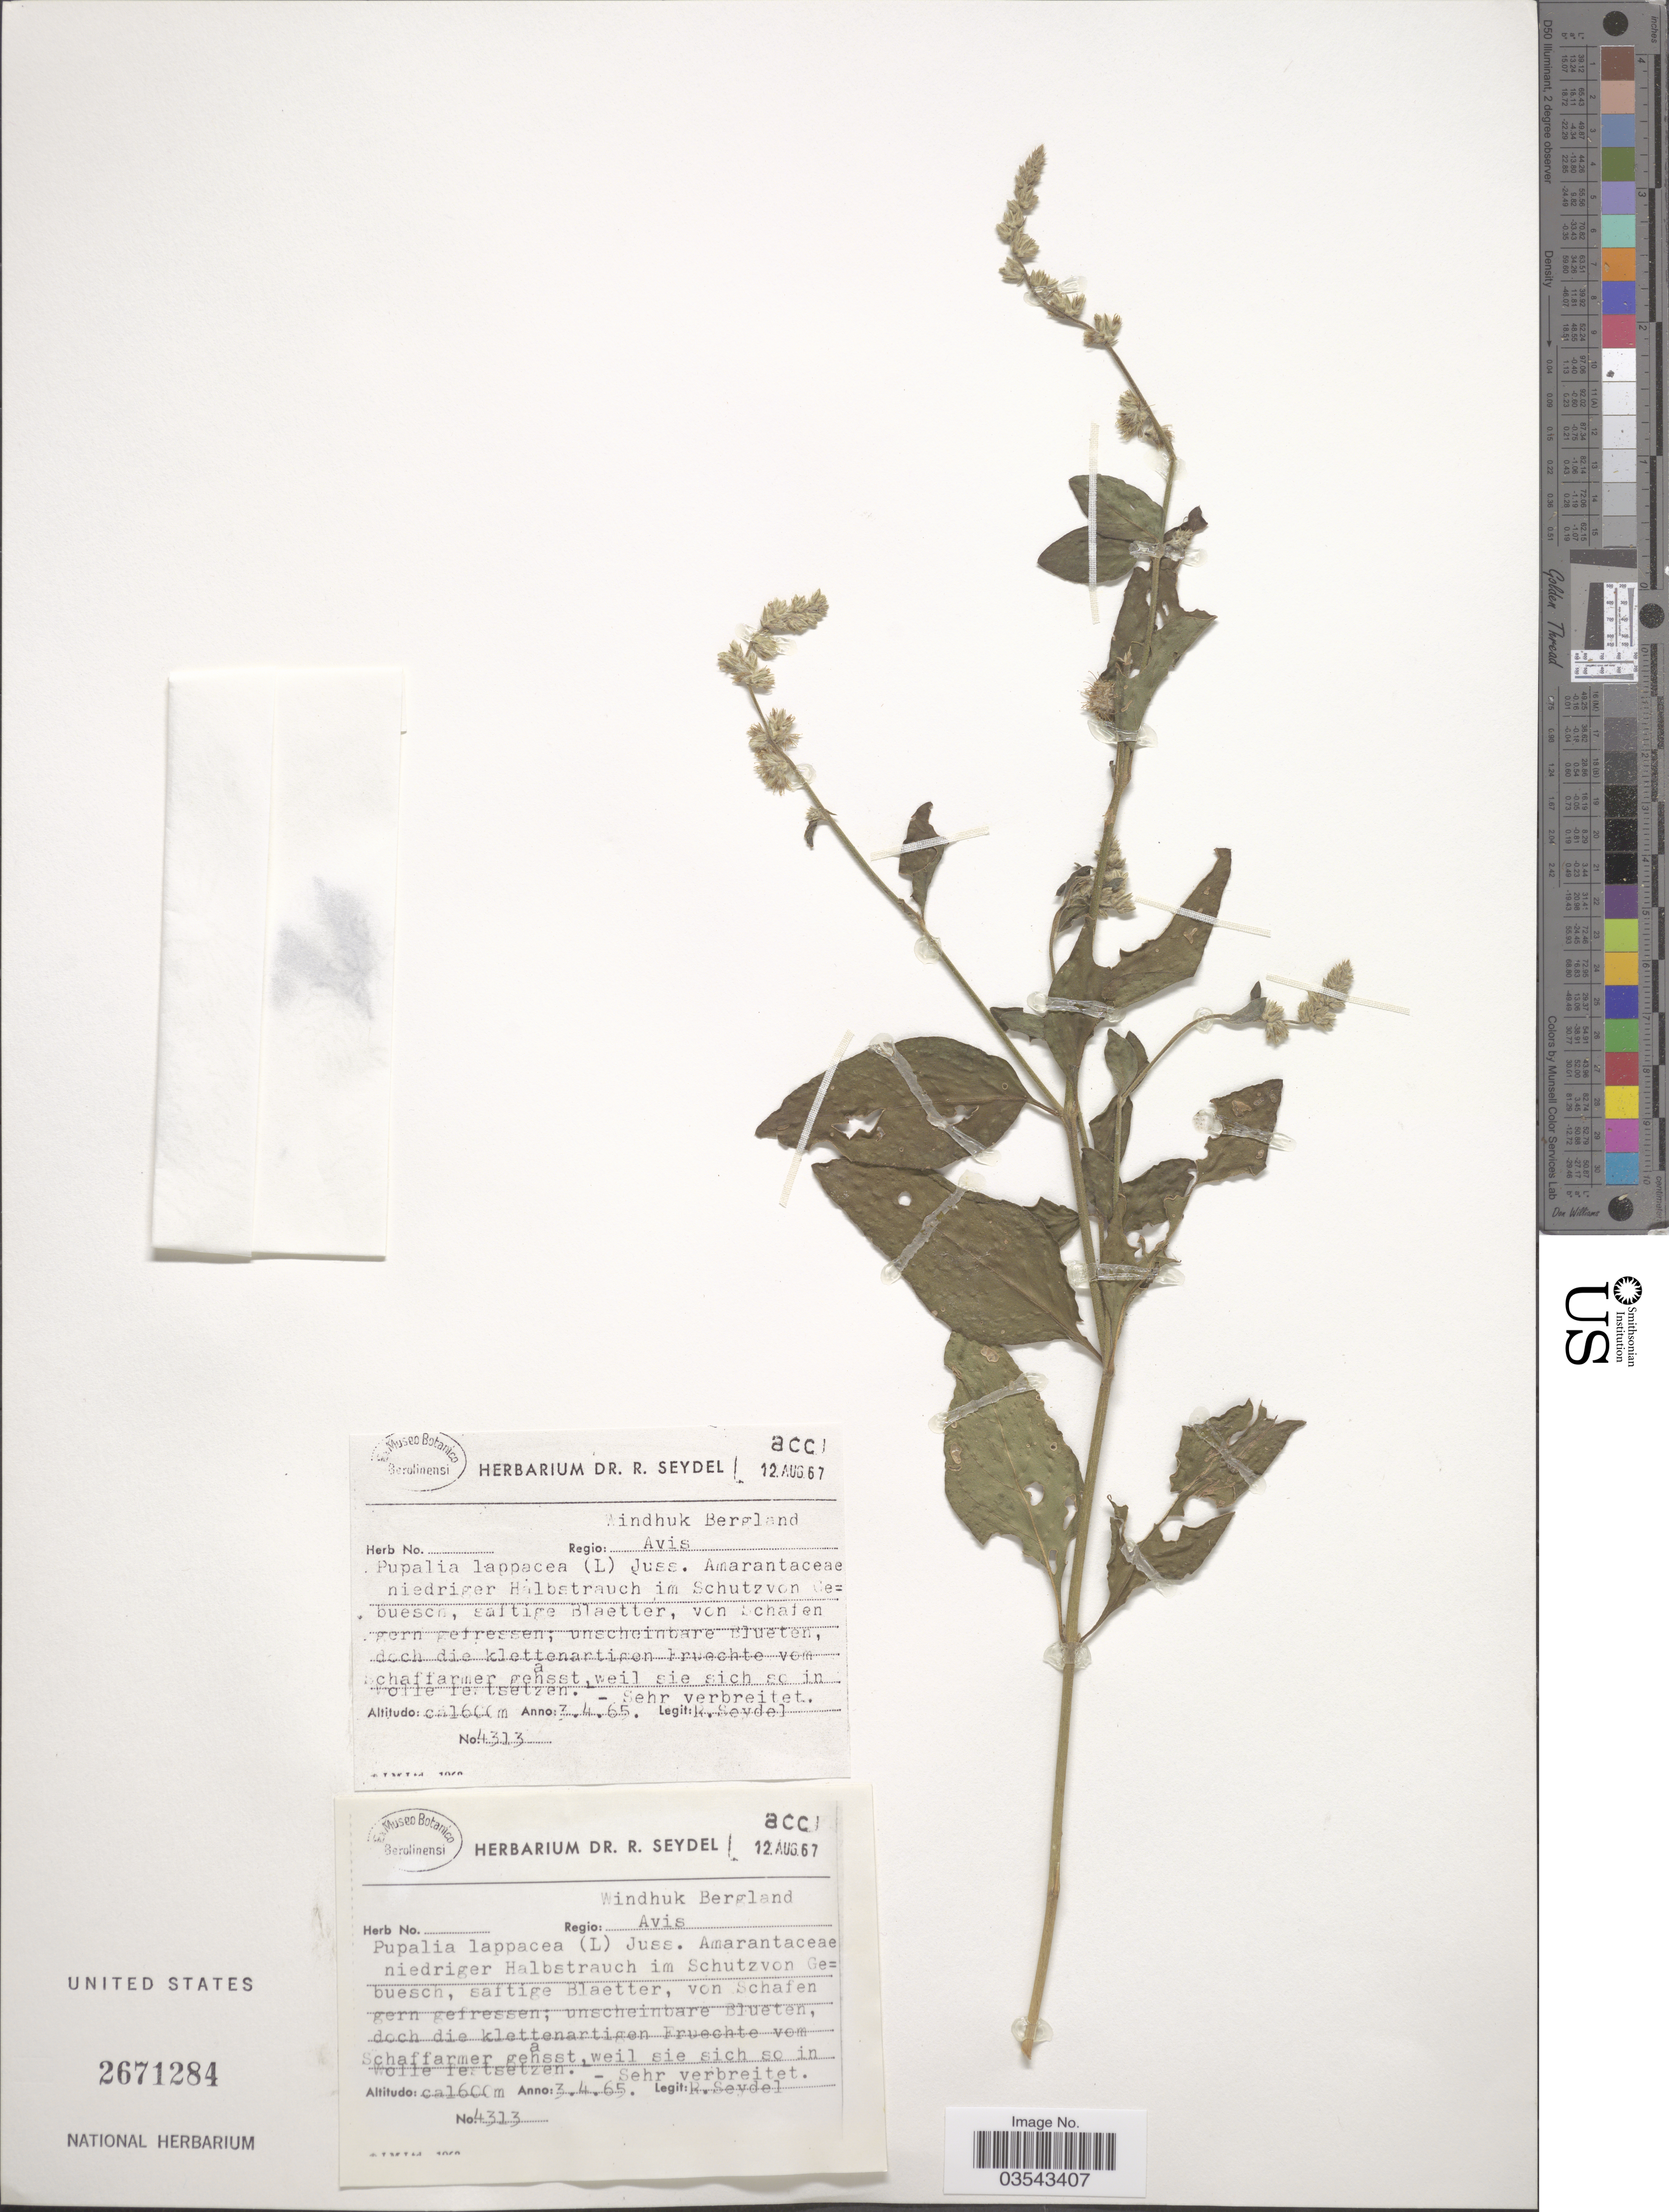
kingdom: Plantae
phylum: Tracheophyta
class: Magnoliopsida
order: Caryophyllales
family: Amaranthaceae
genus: Pupalia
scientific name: Pupalia lappacea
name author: (L.) A. Juss.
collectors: R. Seydel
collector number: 4313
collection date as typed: Transcribed d/m/y: 3/4/65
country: Namibia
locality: Regio: Windhuk Bergland Avis.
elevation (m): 1600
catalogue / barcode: US 2671284